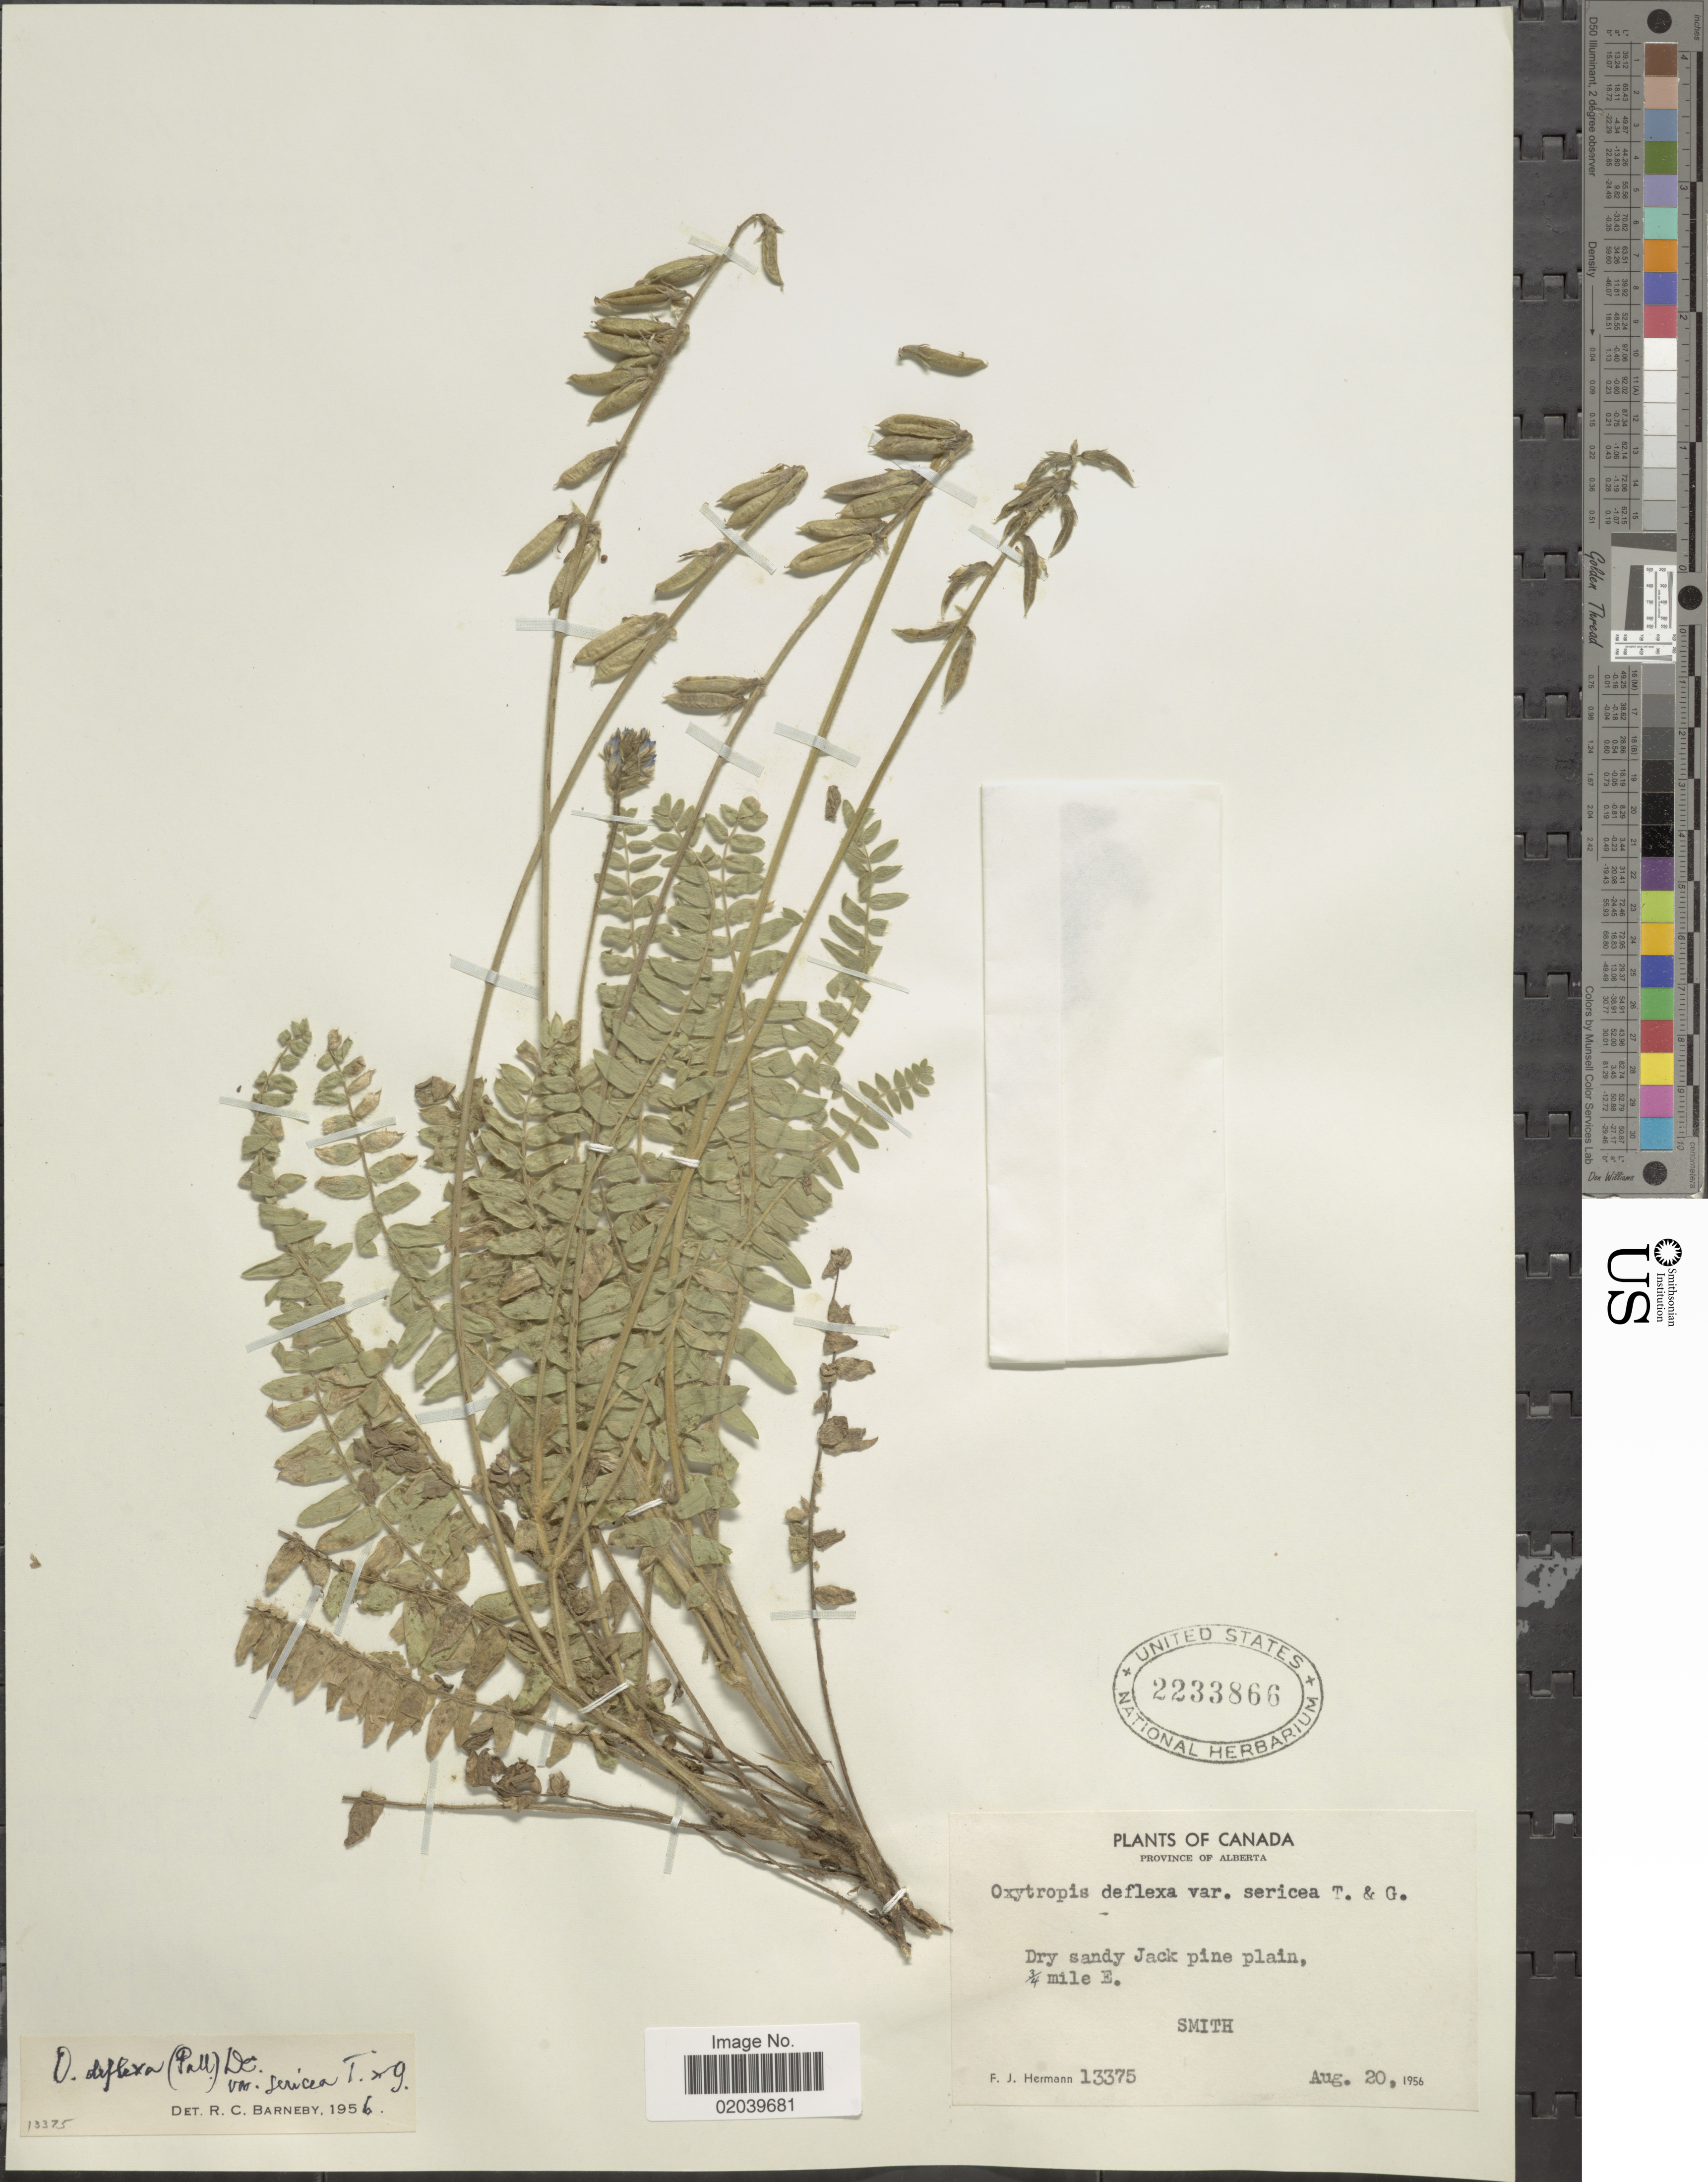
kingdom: Plantae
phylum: Tracheophyta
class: Magnoliopsida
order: Fabales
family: Fabaceae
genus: Oxytropis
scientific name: Oxytropis deflexa var. sericea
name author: Torr. & A. Gray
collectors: F. J. Hermann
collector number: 13375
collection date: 1956-08-20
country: Canada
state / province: Alberta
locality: Dry sandy Jack pine plain 3/4 mile E. , Smith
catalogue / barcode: US 2233866